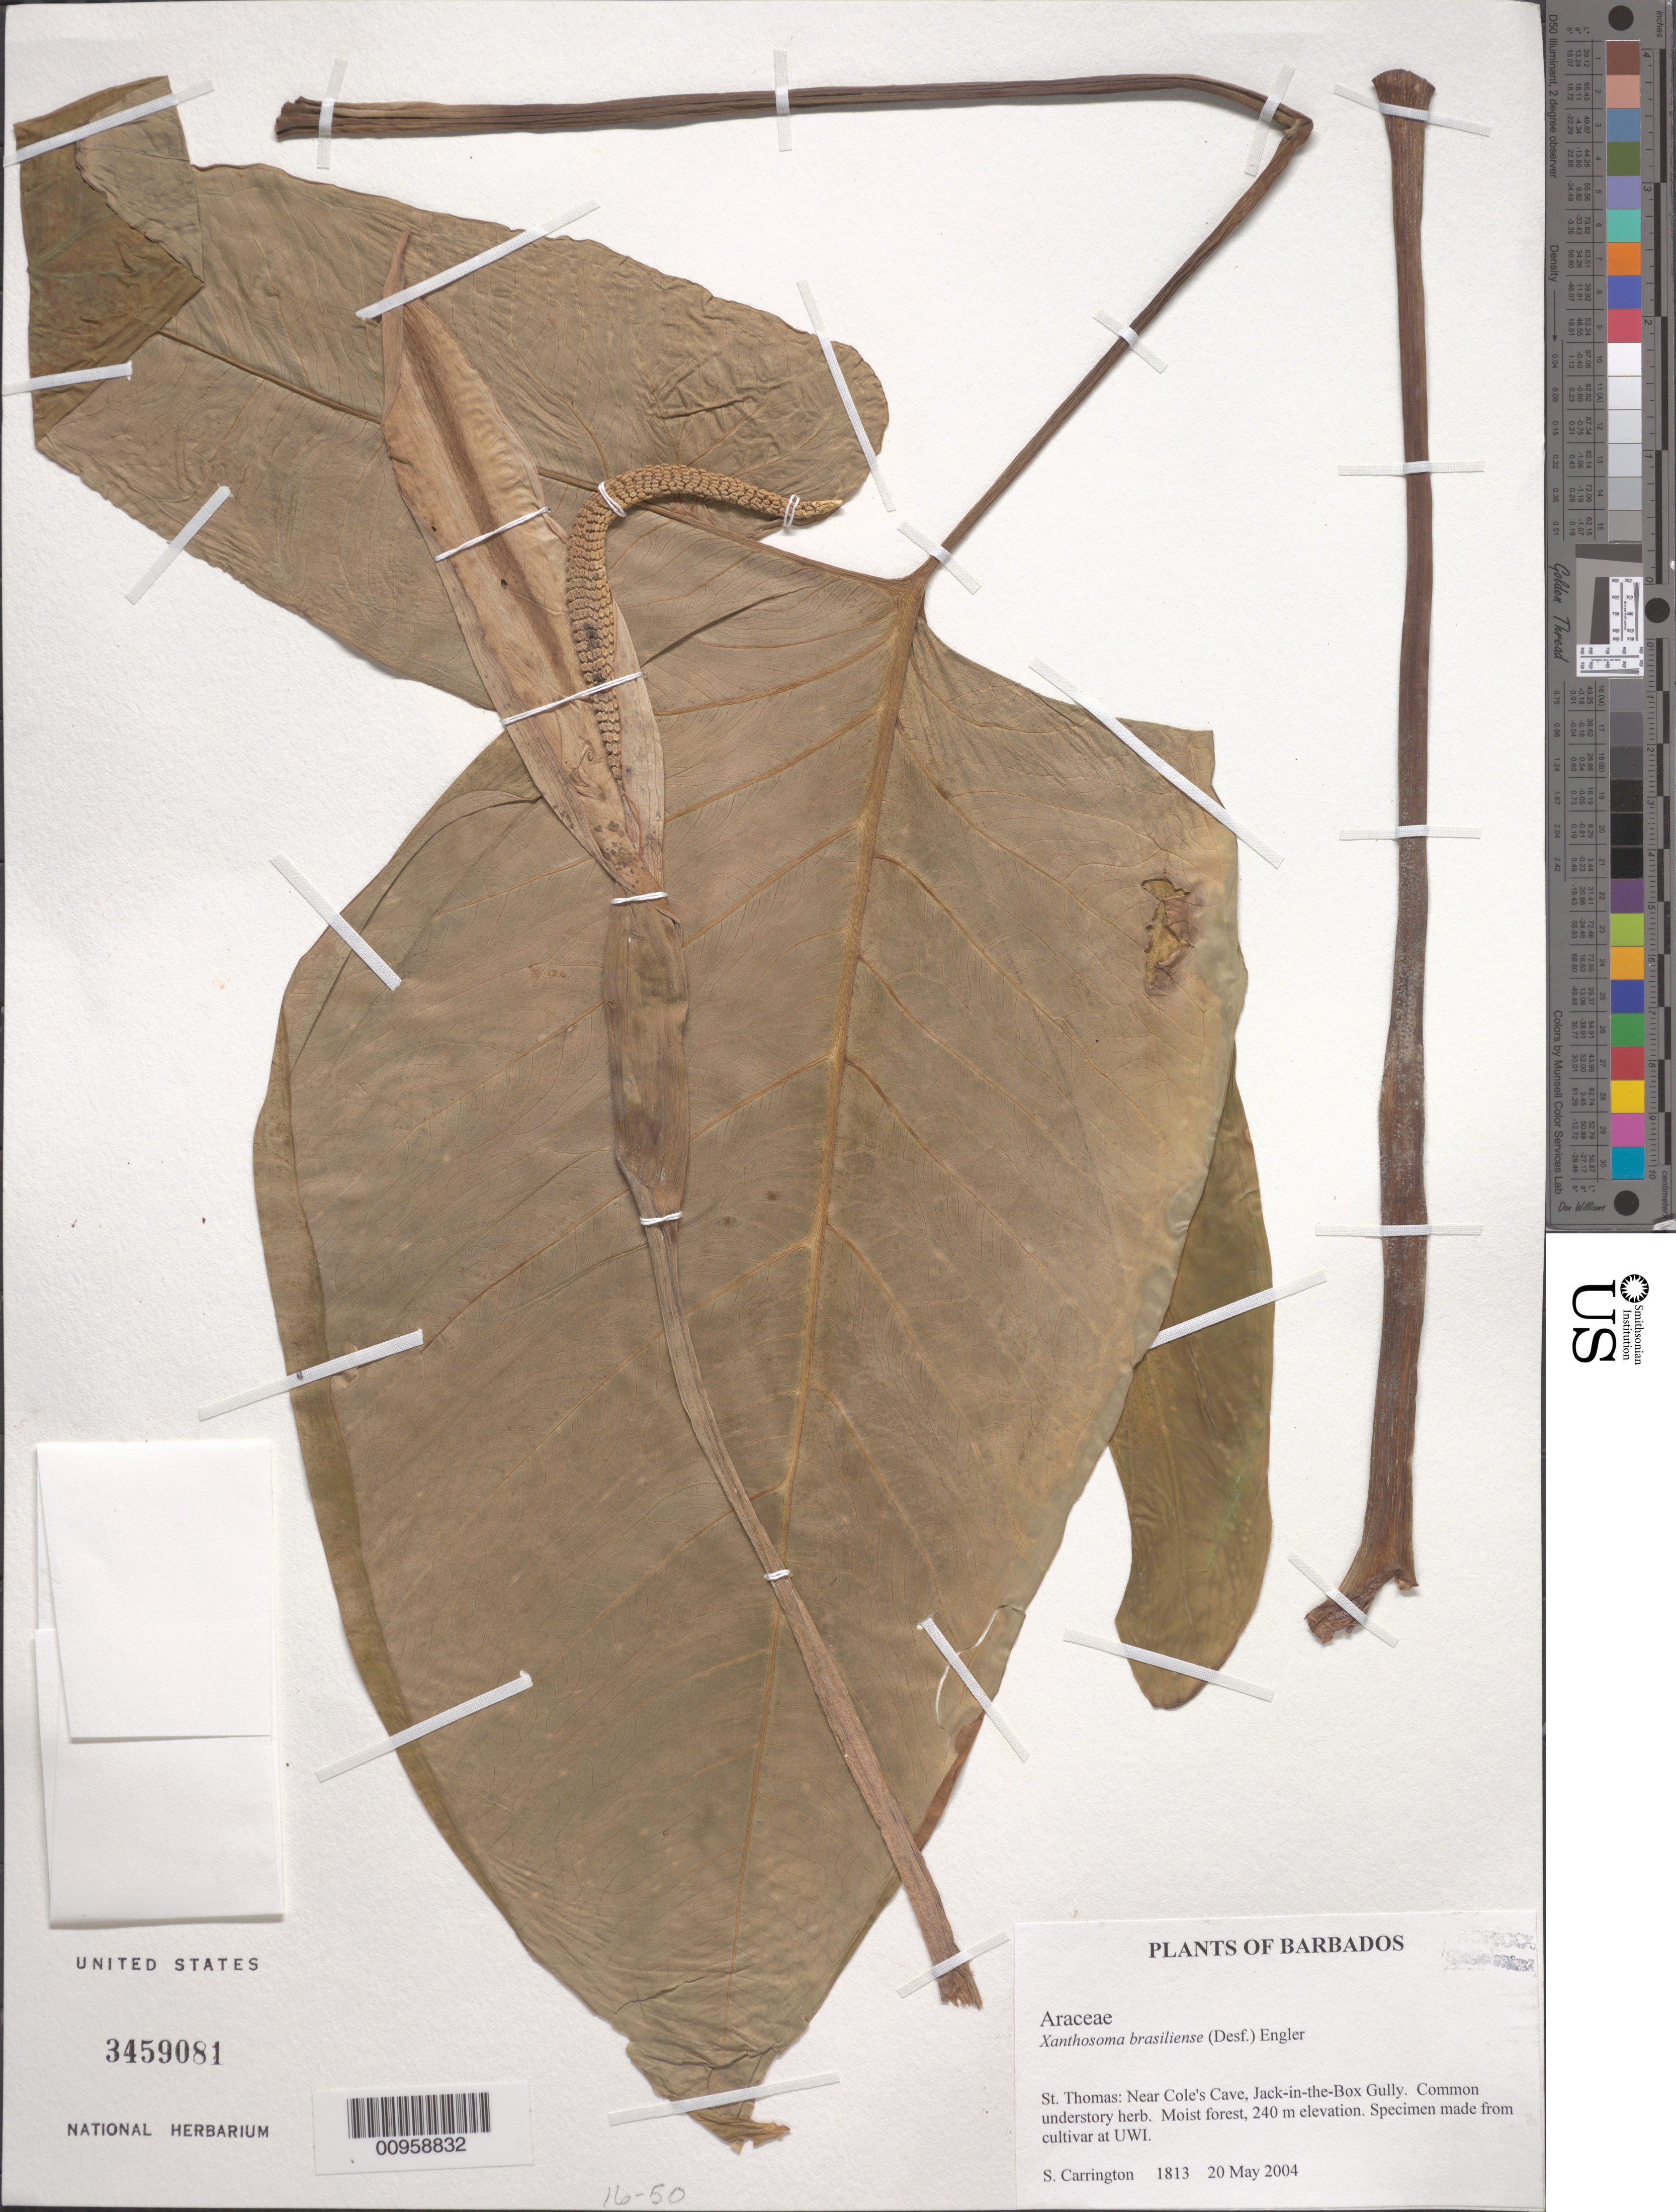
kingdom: Plantae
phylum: Tracheophyta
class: Liliopsida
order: Alismatales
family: Araceae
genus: Xanthosoma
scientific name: Xanthosoma brasiliense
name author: (Desf.) Engl.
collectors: C. M. S. Carrington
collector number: SC 1813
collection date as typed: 20 May 2004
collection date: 2004-05-20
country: Barbados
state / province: Saint Thomas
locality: Near Cole's Cave, Jack-in-the-Box Gully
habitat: Moist forest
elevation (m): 240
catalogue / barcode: US 3459081